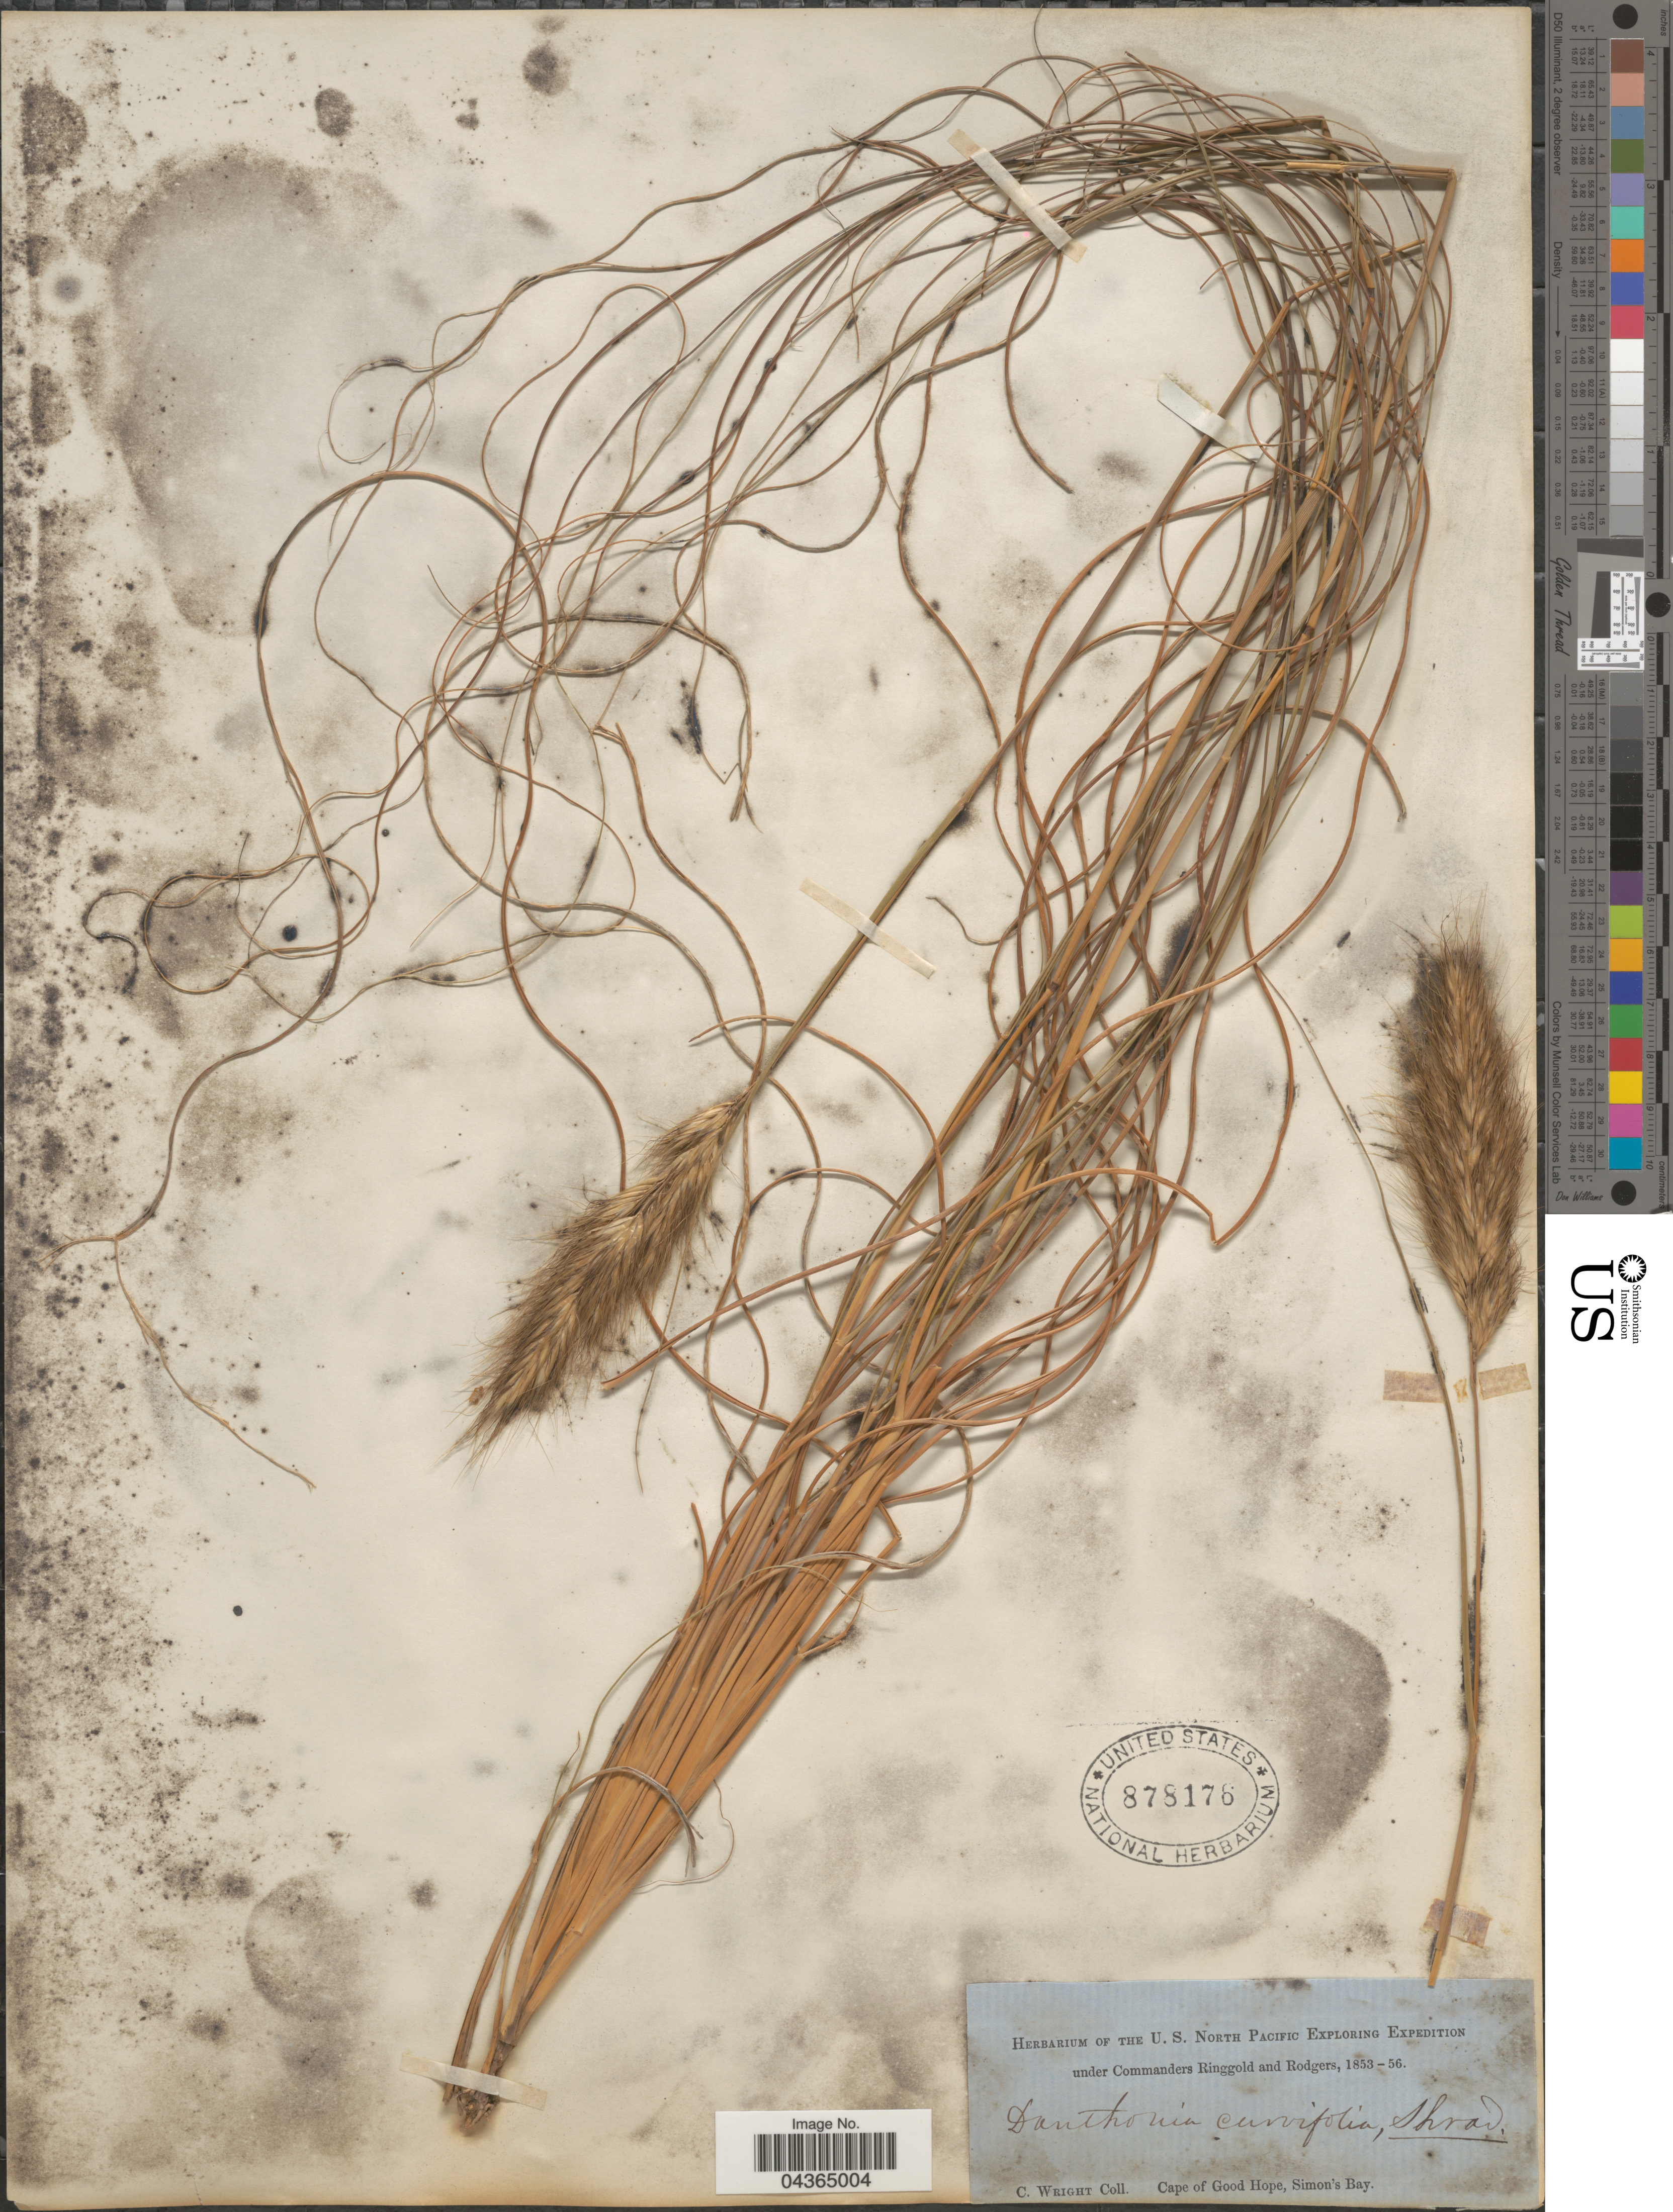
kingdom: Plantae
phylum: Tracheophyta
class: Liliopsida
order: Poales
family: Poaceae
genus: Pentameris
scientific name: Pentameris curvifolia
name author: (Schrad.) Steud.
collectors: C. Wright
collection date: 1853/1856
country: South Africa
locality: The U.S. North Pacific Exploring Expedition under Commanders Ringgold and Rodgers, 1853-56. Cape of Good Hope, Simon's Bay.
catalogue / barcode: US 878176